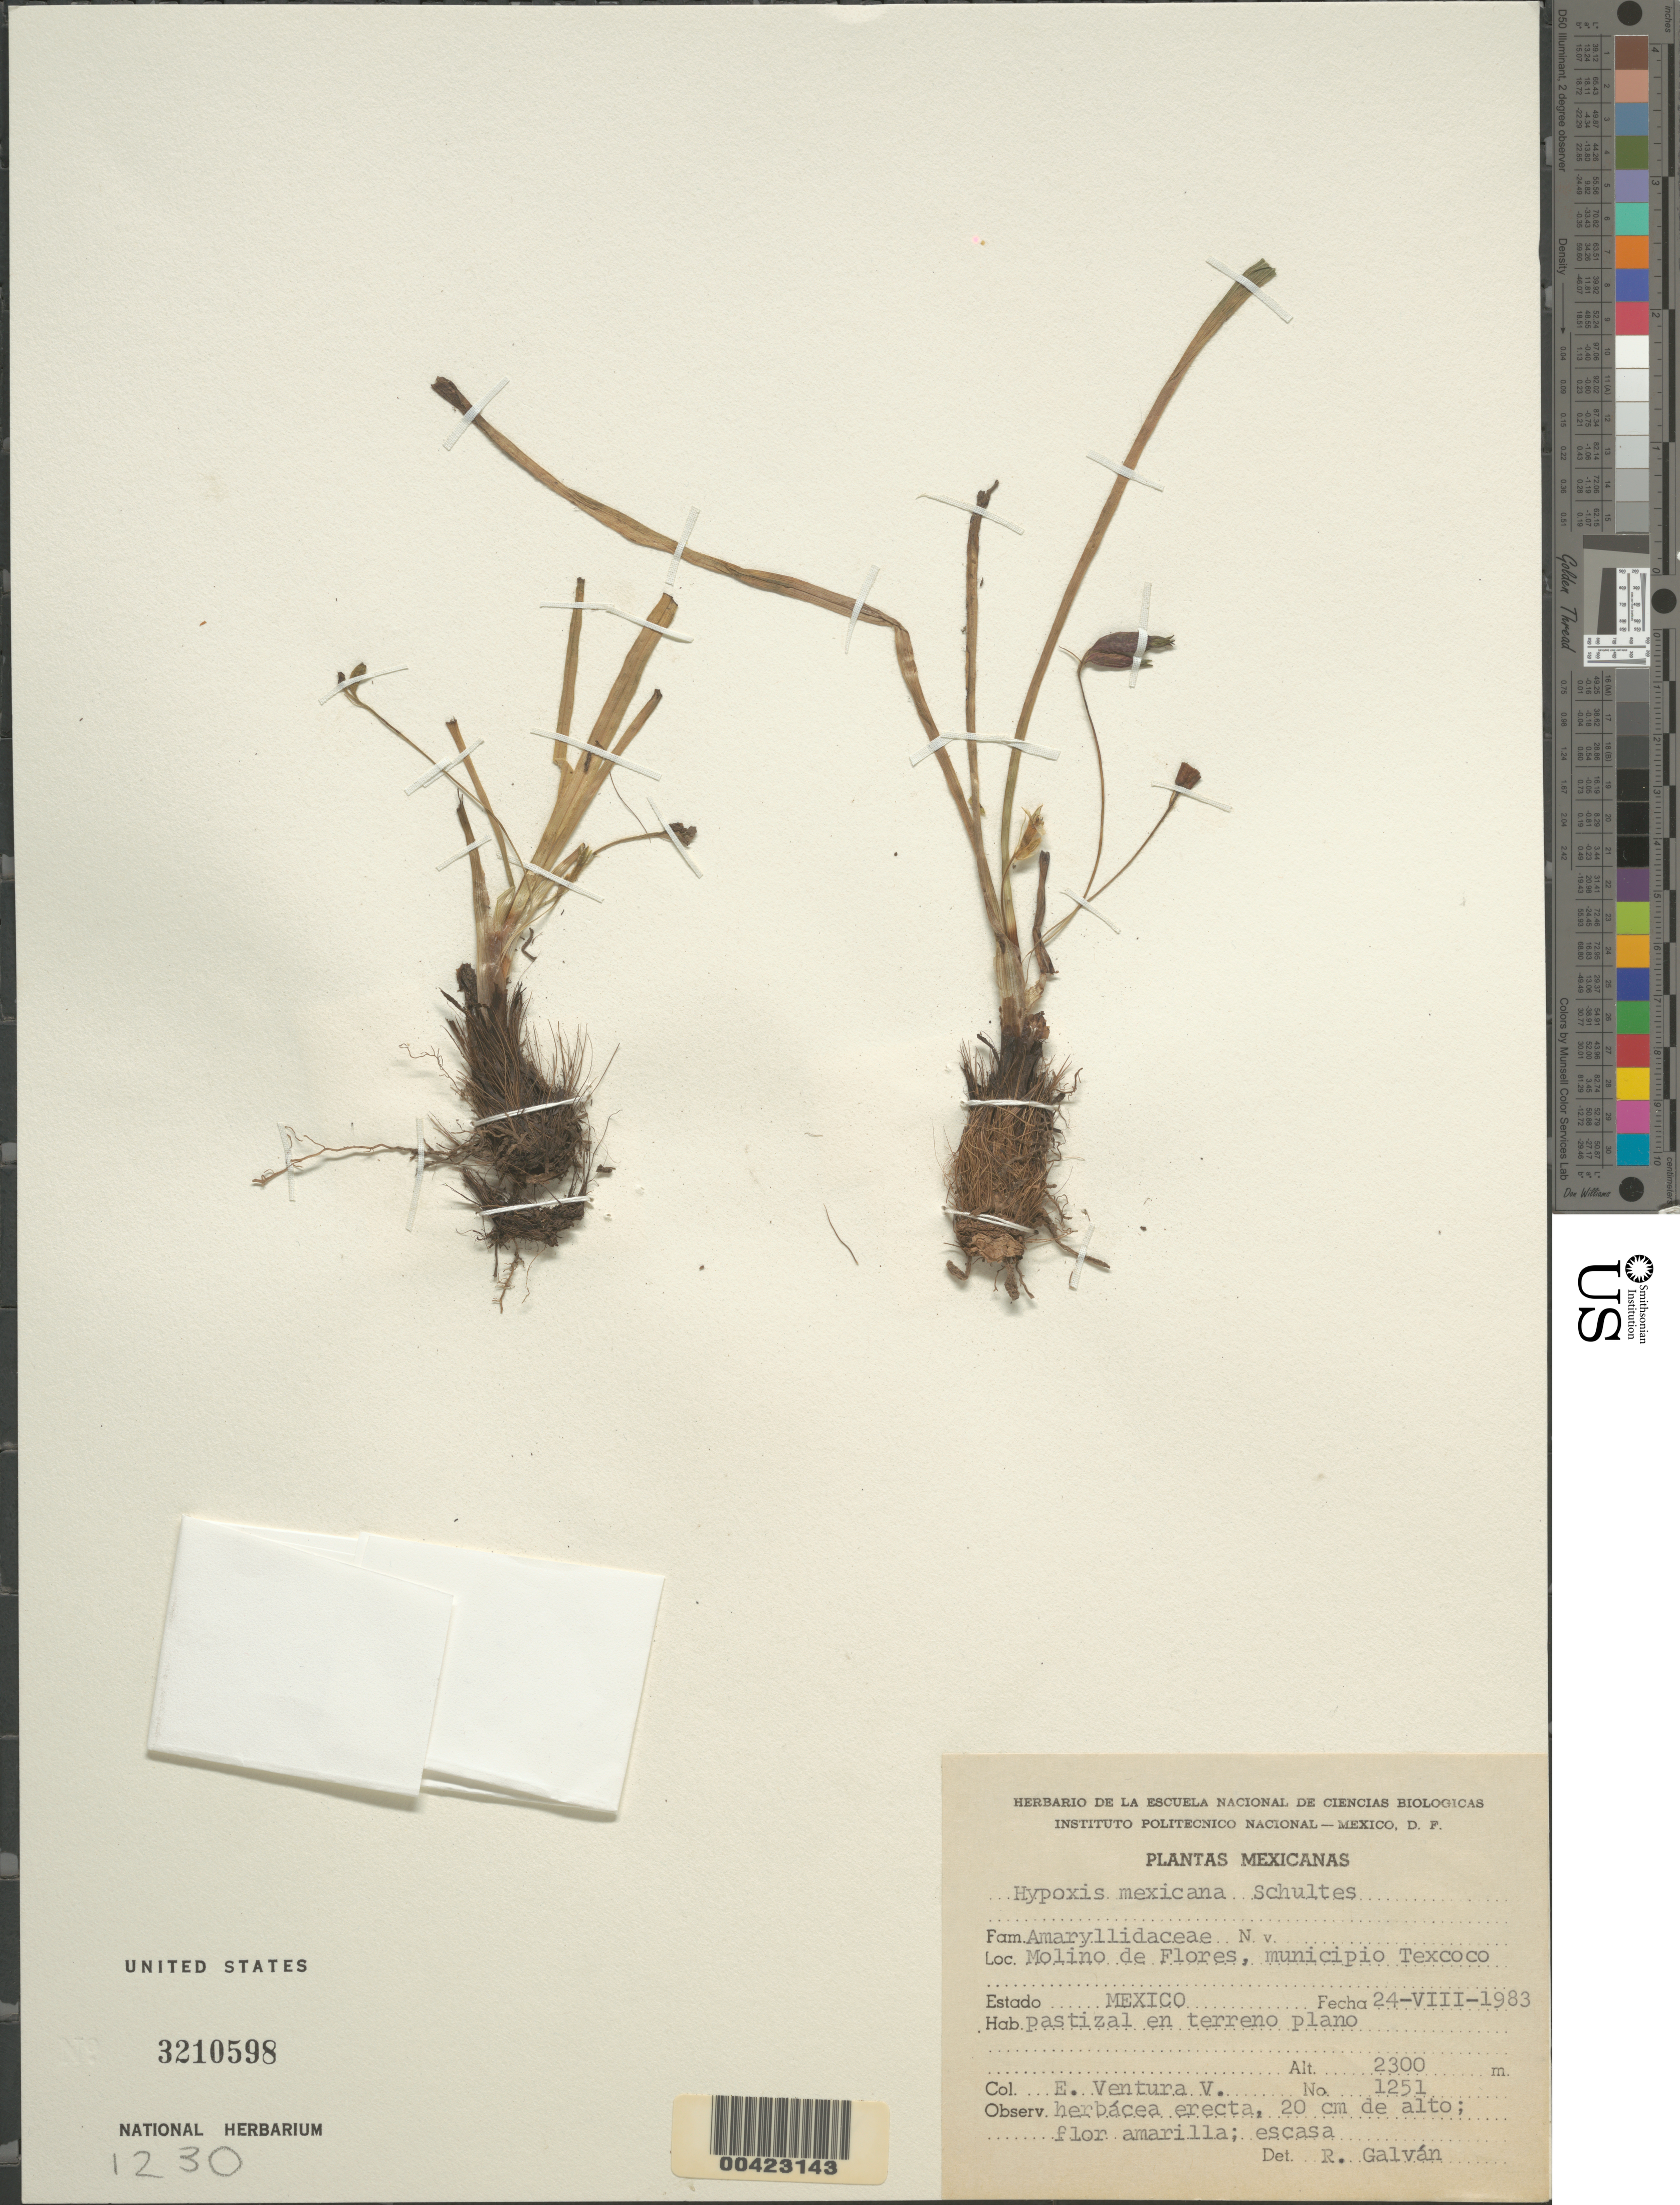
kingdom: Plantae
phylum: Tracheophyta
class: Liliopsida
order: Asparagales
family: Hypoxidaceae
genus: Hypoxis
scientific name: Hypoxis mexicana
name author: Schult. & Schult. f.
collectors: E. Ventura V.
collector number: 1251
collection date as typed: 24 Aug 1983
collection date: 1983-08-24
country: Mexico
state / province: México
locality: Molino de Flores, Texcoco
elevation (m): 2300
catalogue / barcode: US 3210598